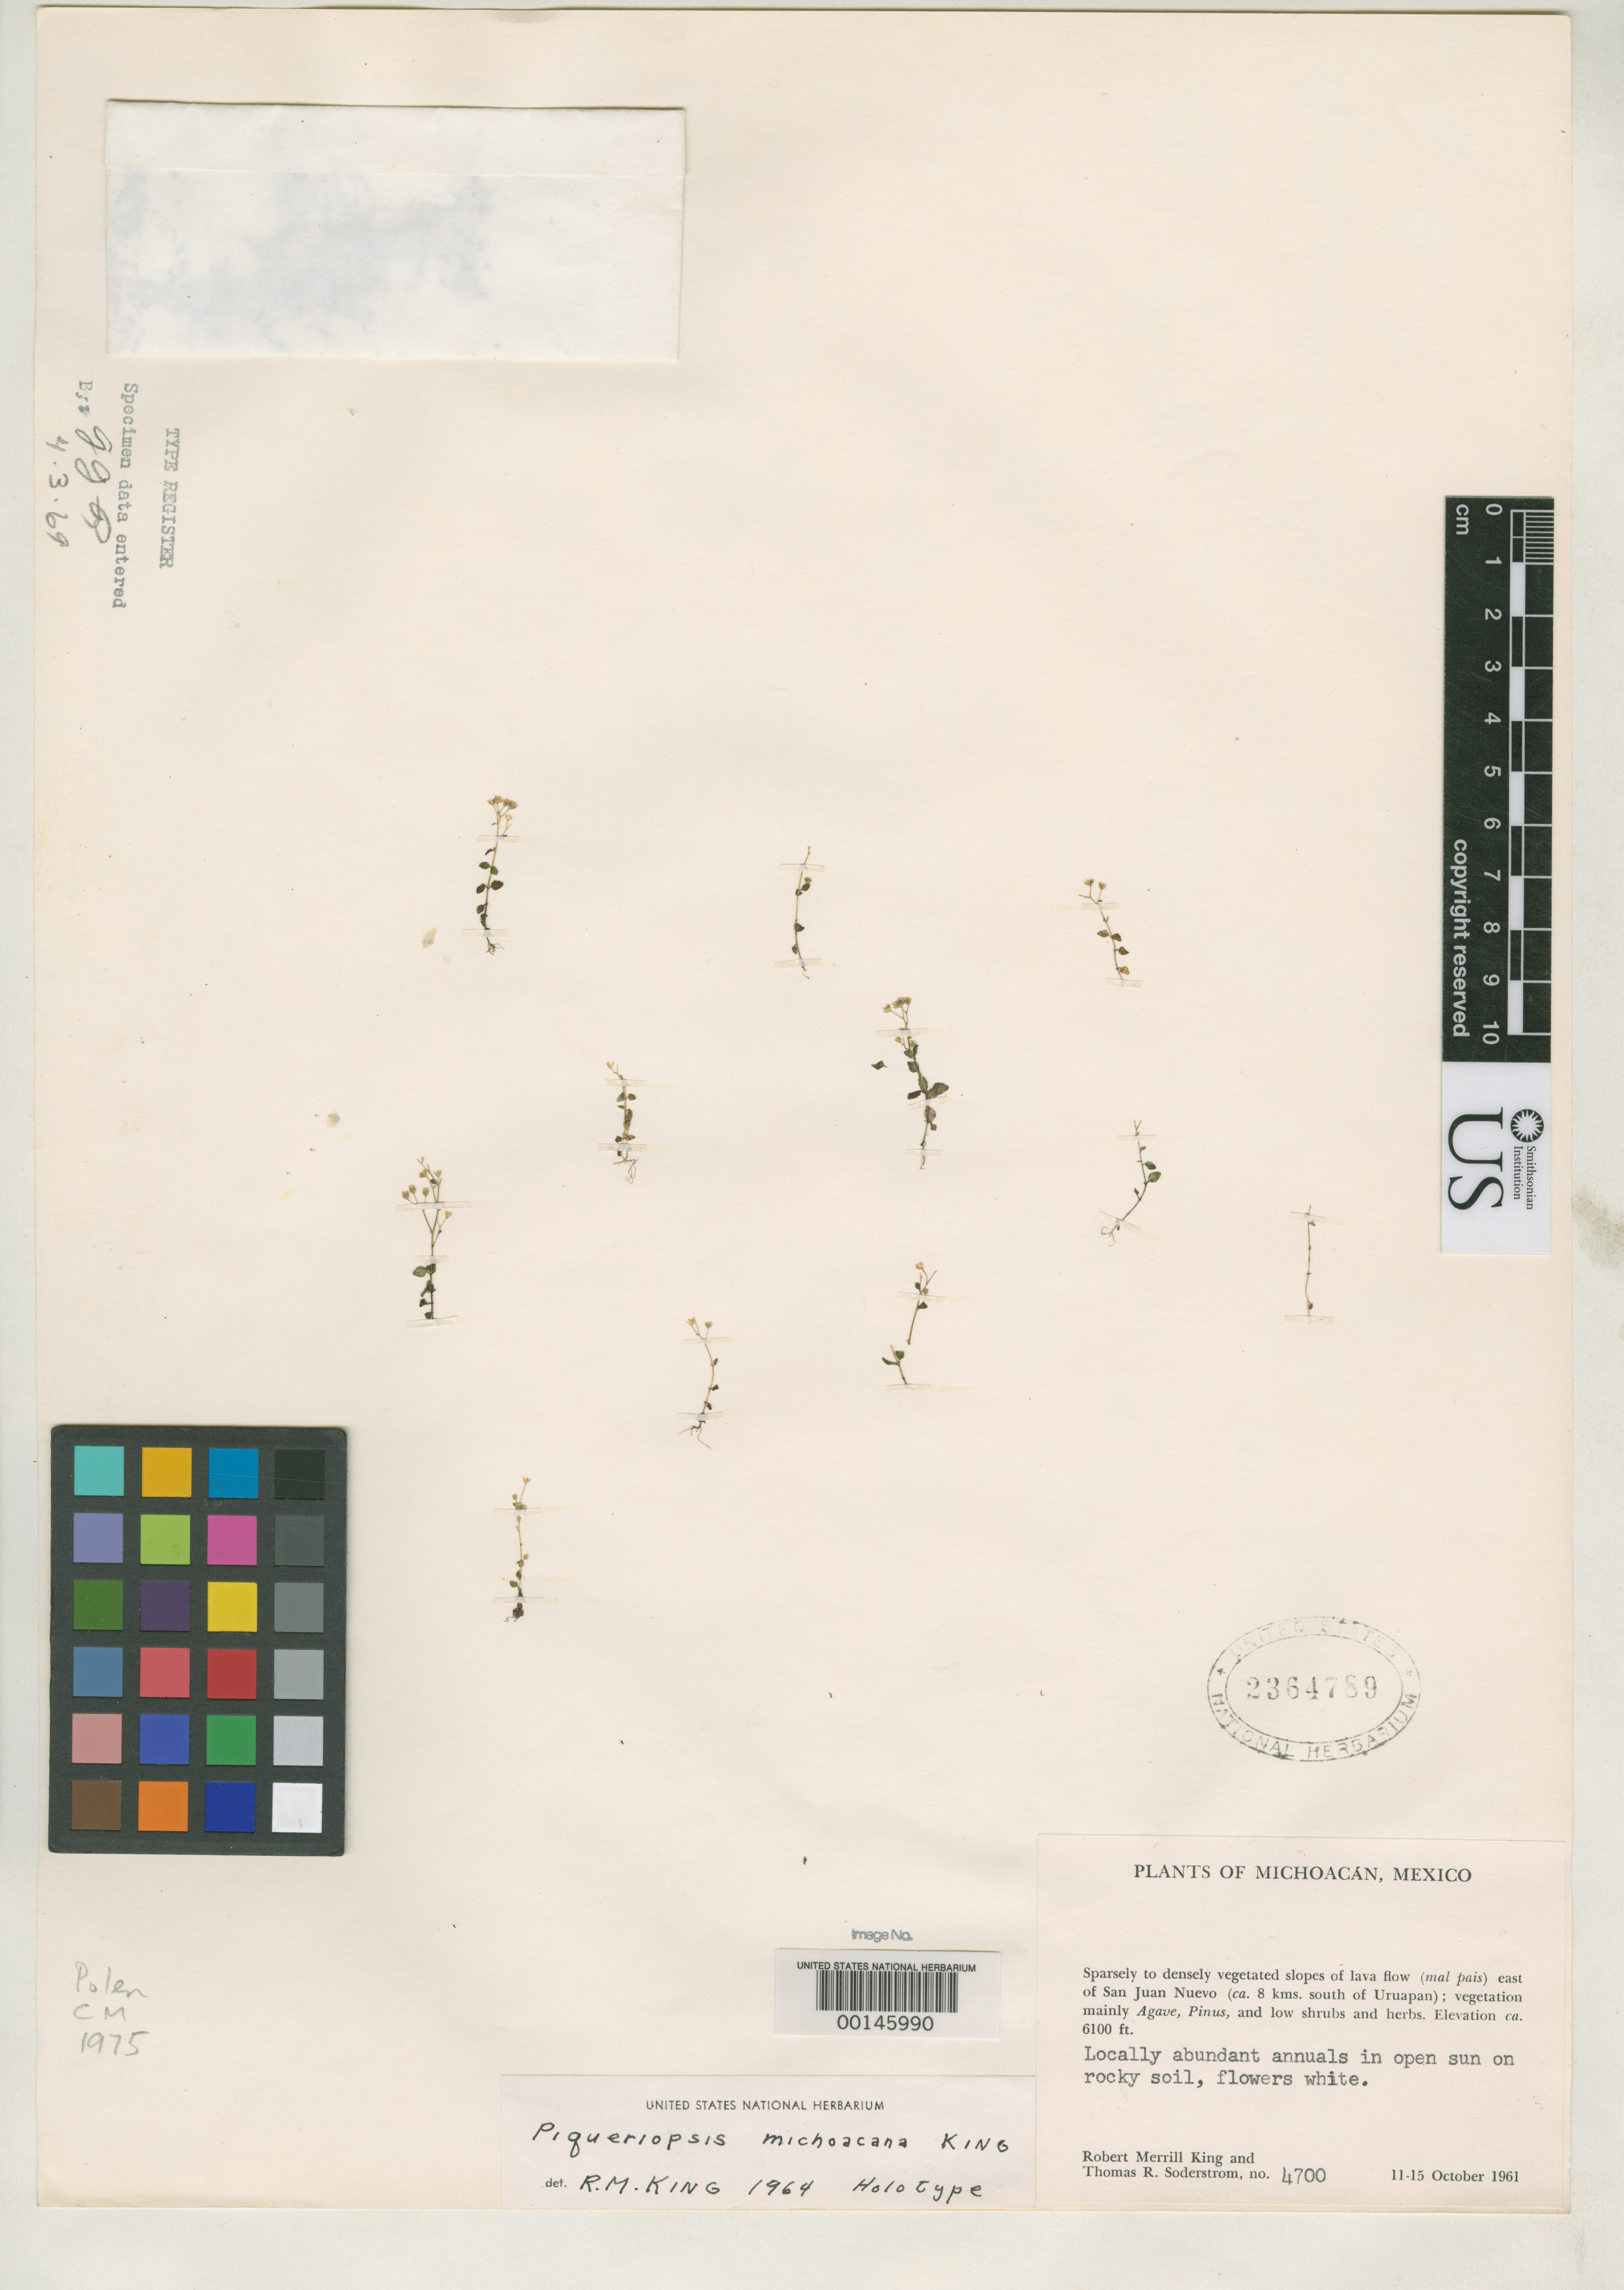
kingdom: Plantae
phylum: Tracheophyta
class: Magnoliopsida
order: Asterales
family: Asteraceae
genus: Piqueriopsis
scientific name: Piqueriopsis michoacana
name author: R.M. King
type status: Holotype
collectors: R. M. King & T. R. Soderstrom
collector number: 4700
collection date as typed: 11 Oct 1961 to 15 Oct 1961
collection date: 1961-10-11/1961-10-15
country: Mexico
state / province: Michoacán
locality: East of San Juan Nuevo (ca. 8 kms south of Uruapan)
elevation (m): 1859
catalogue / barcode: US 2364789